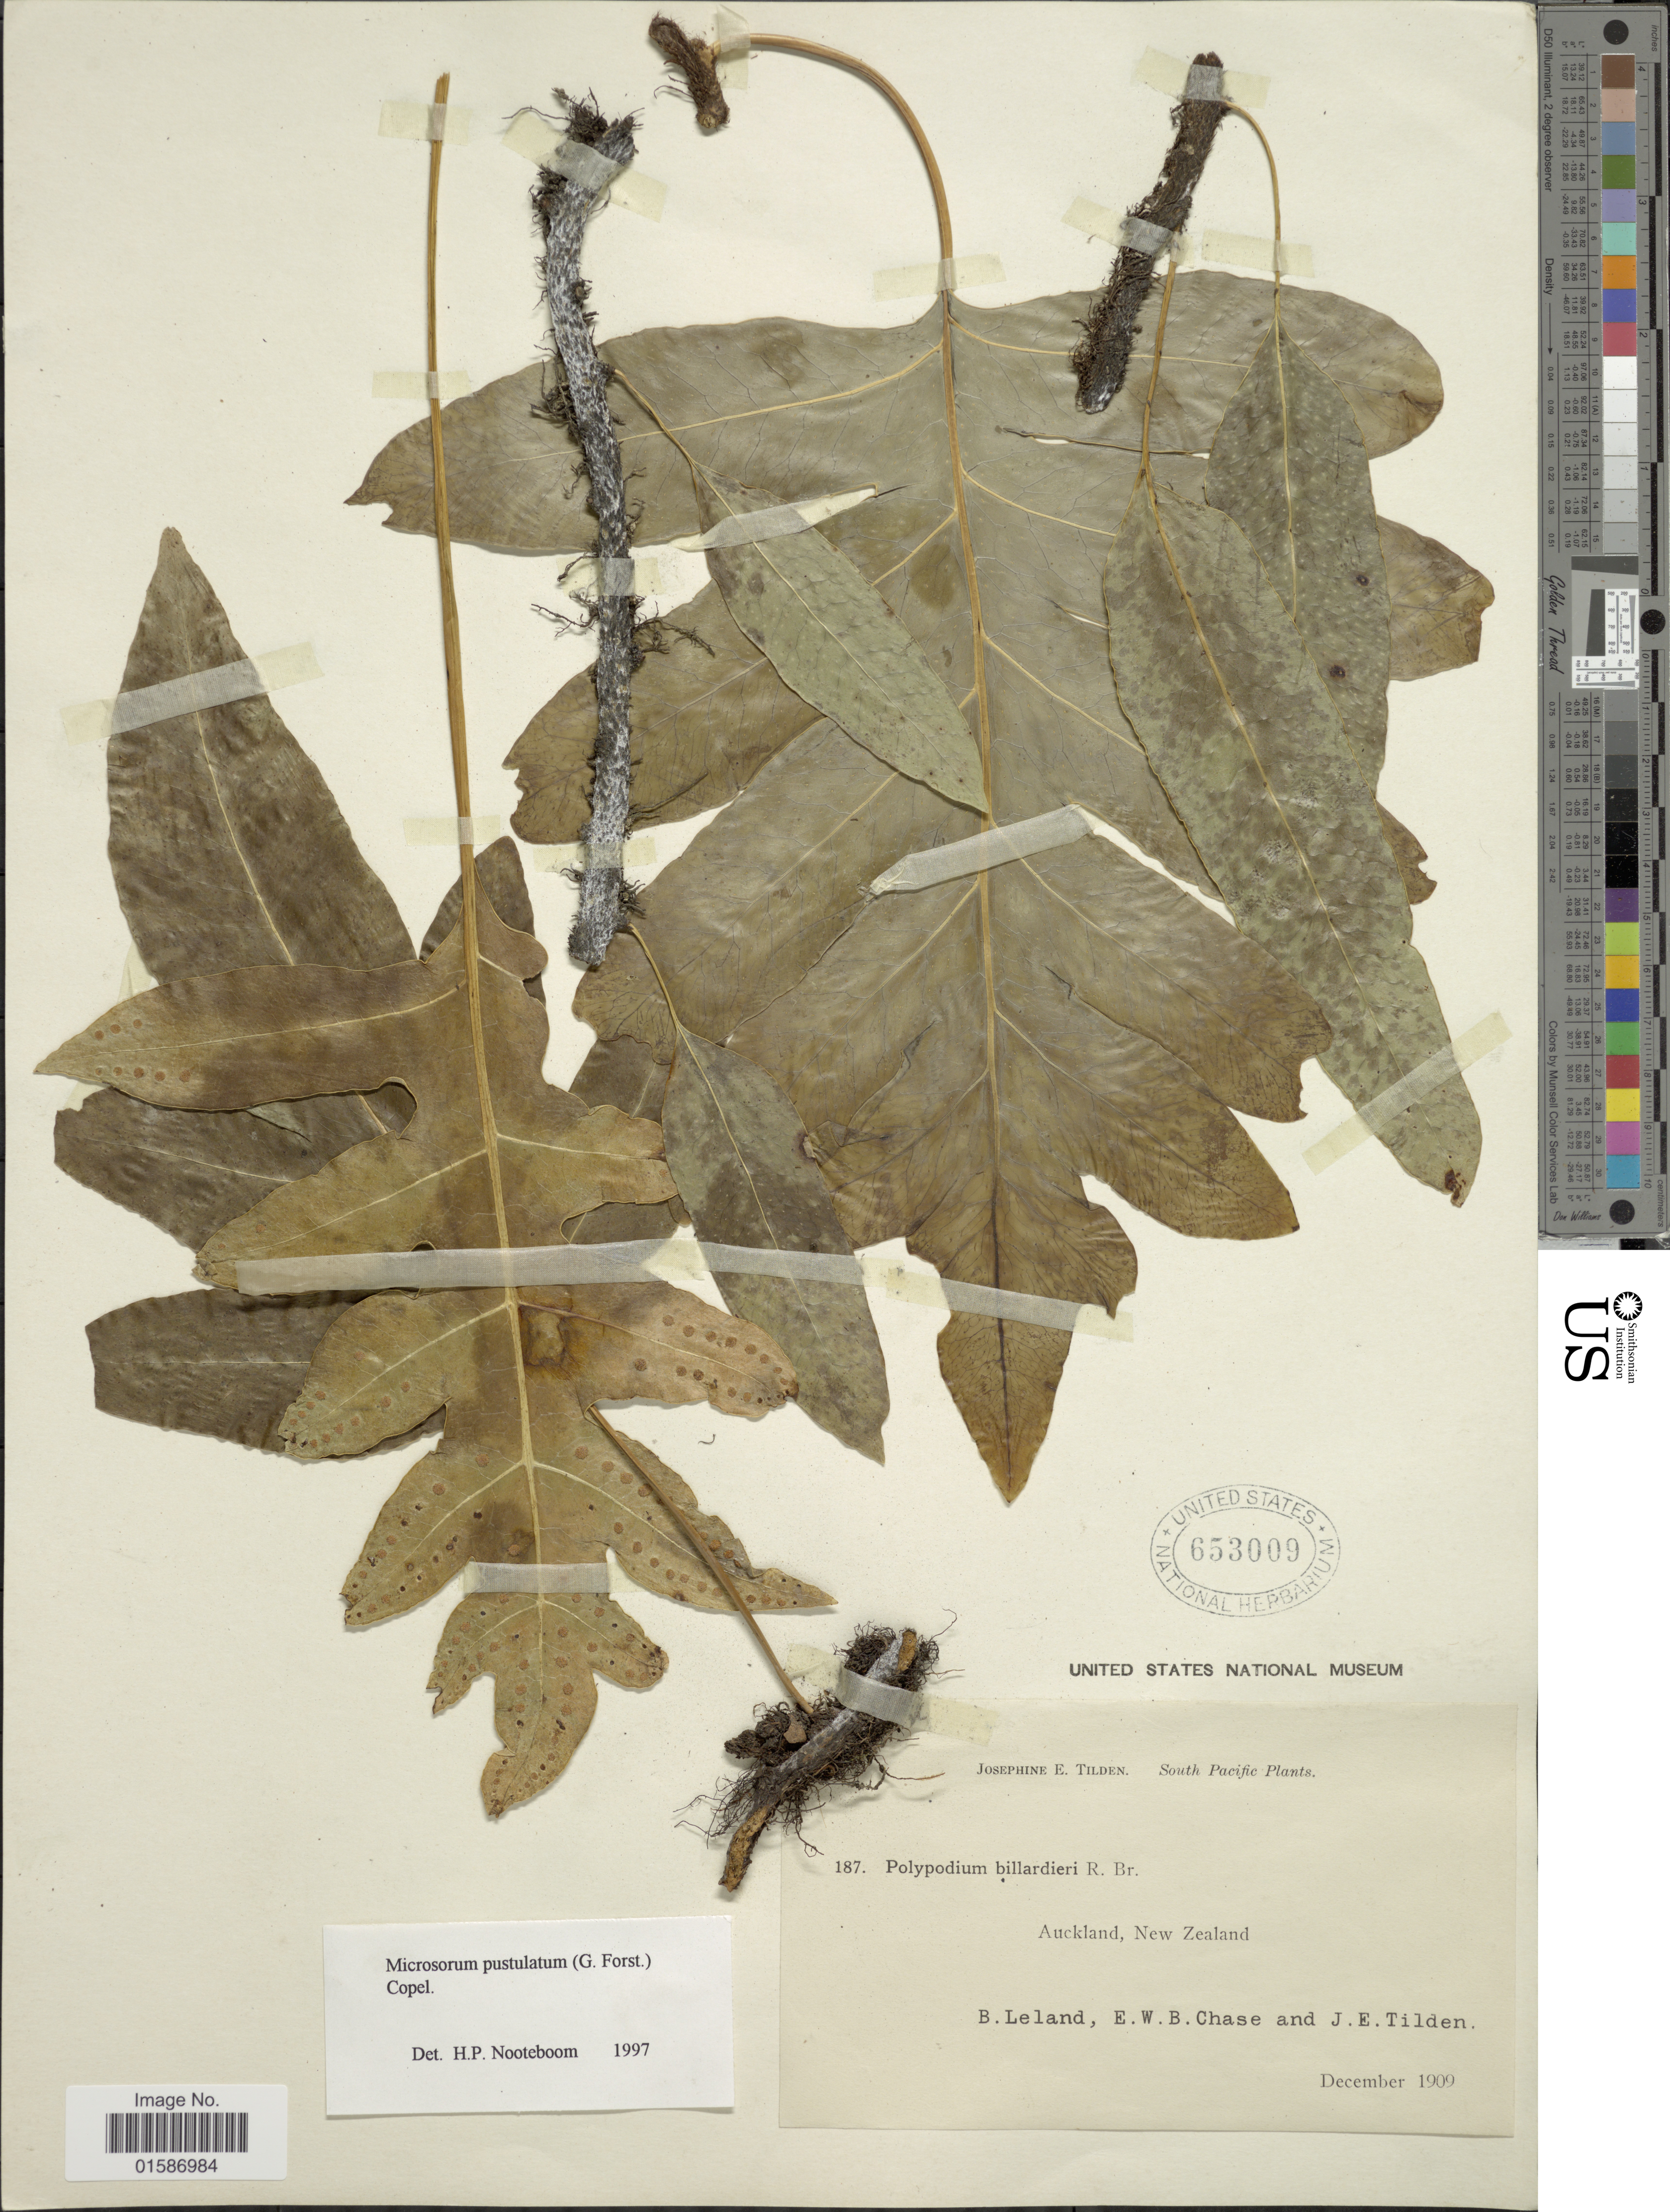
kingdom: Plantae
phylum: Tracheophyta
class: Polypodiopsida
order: Polypodiales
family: Polypodiaceae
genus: Microsorum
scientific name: Microsorum scandens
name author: Tindale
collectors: B. Leland, E. W. Chase & J. E. Tilden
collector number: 187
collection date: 1909-12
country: New Zealand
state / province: Auckland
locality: South Pacific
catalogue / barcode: US 653009